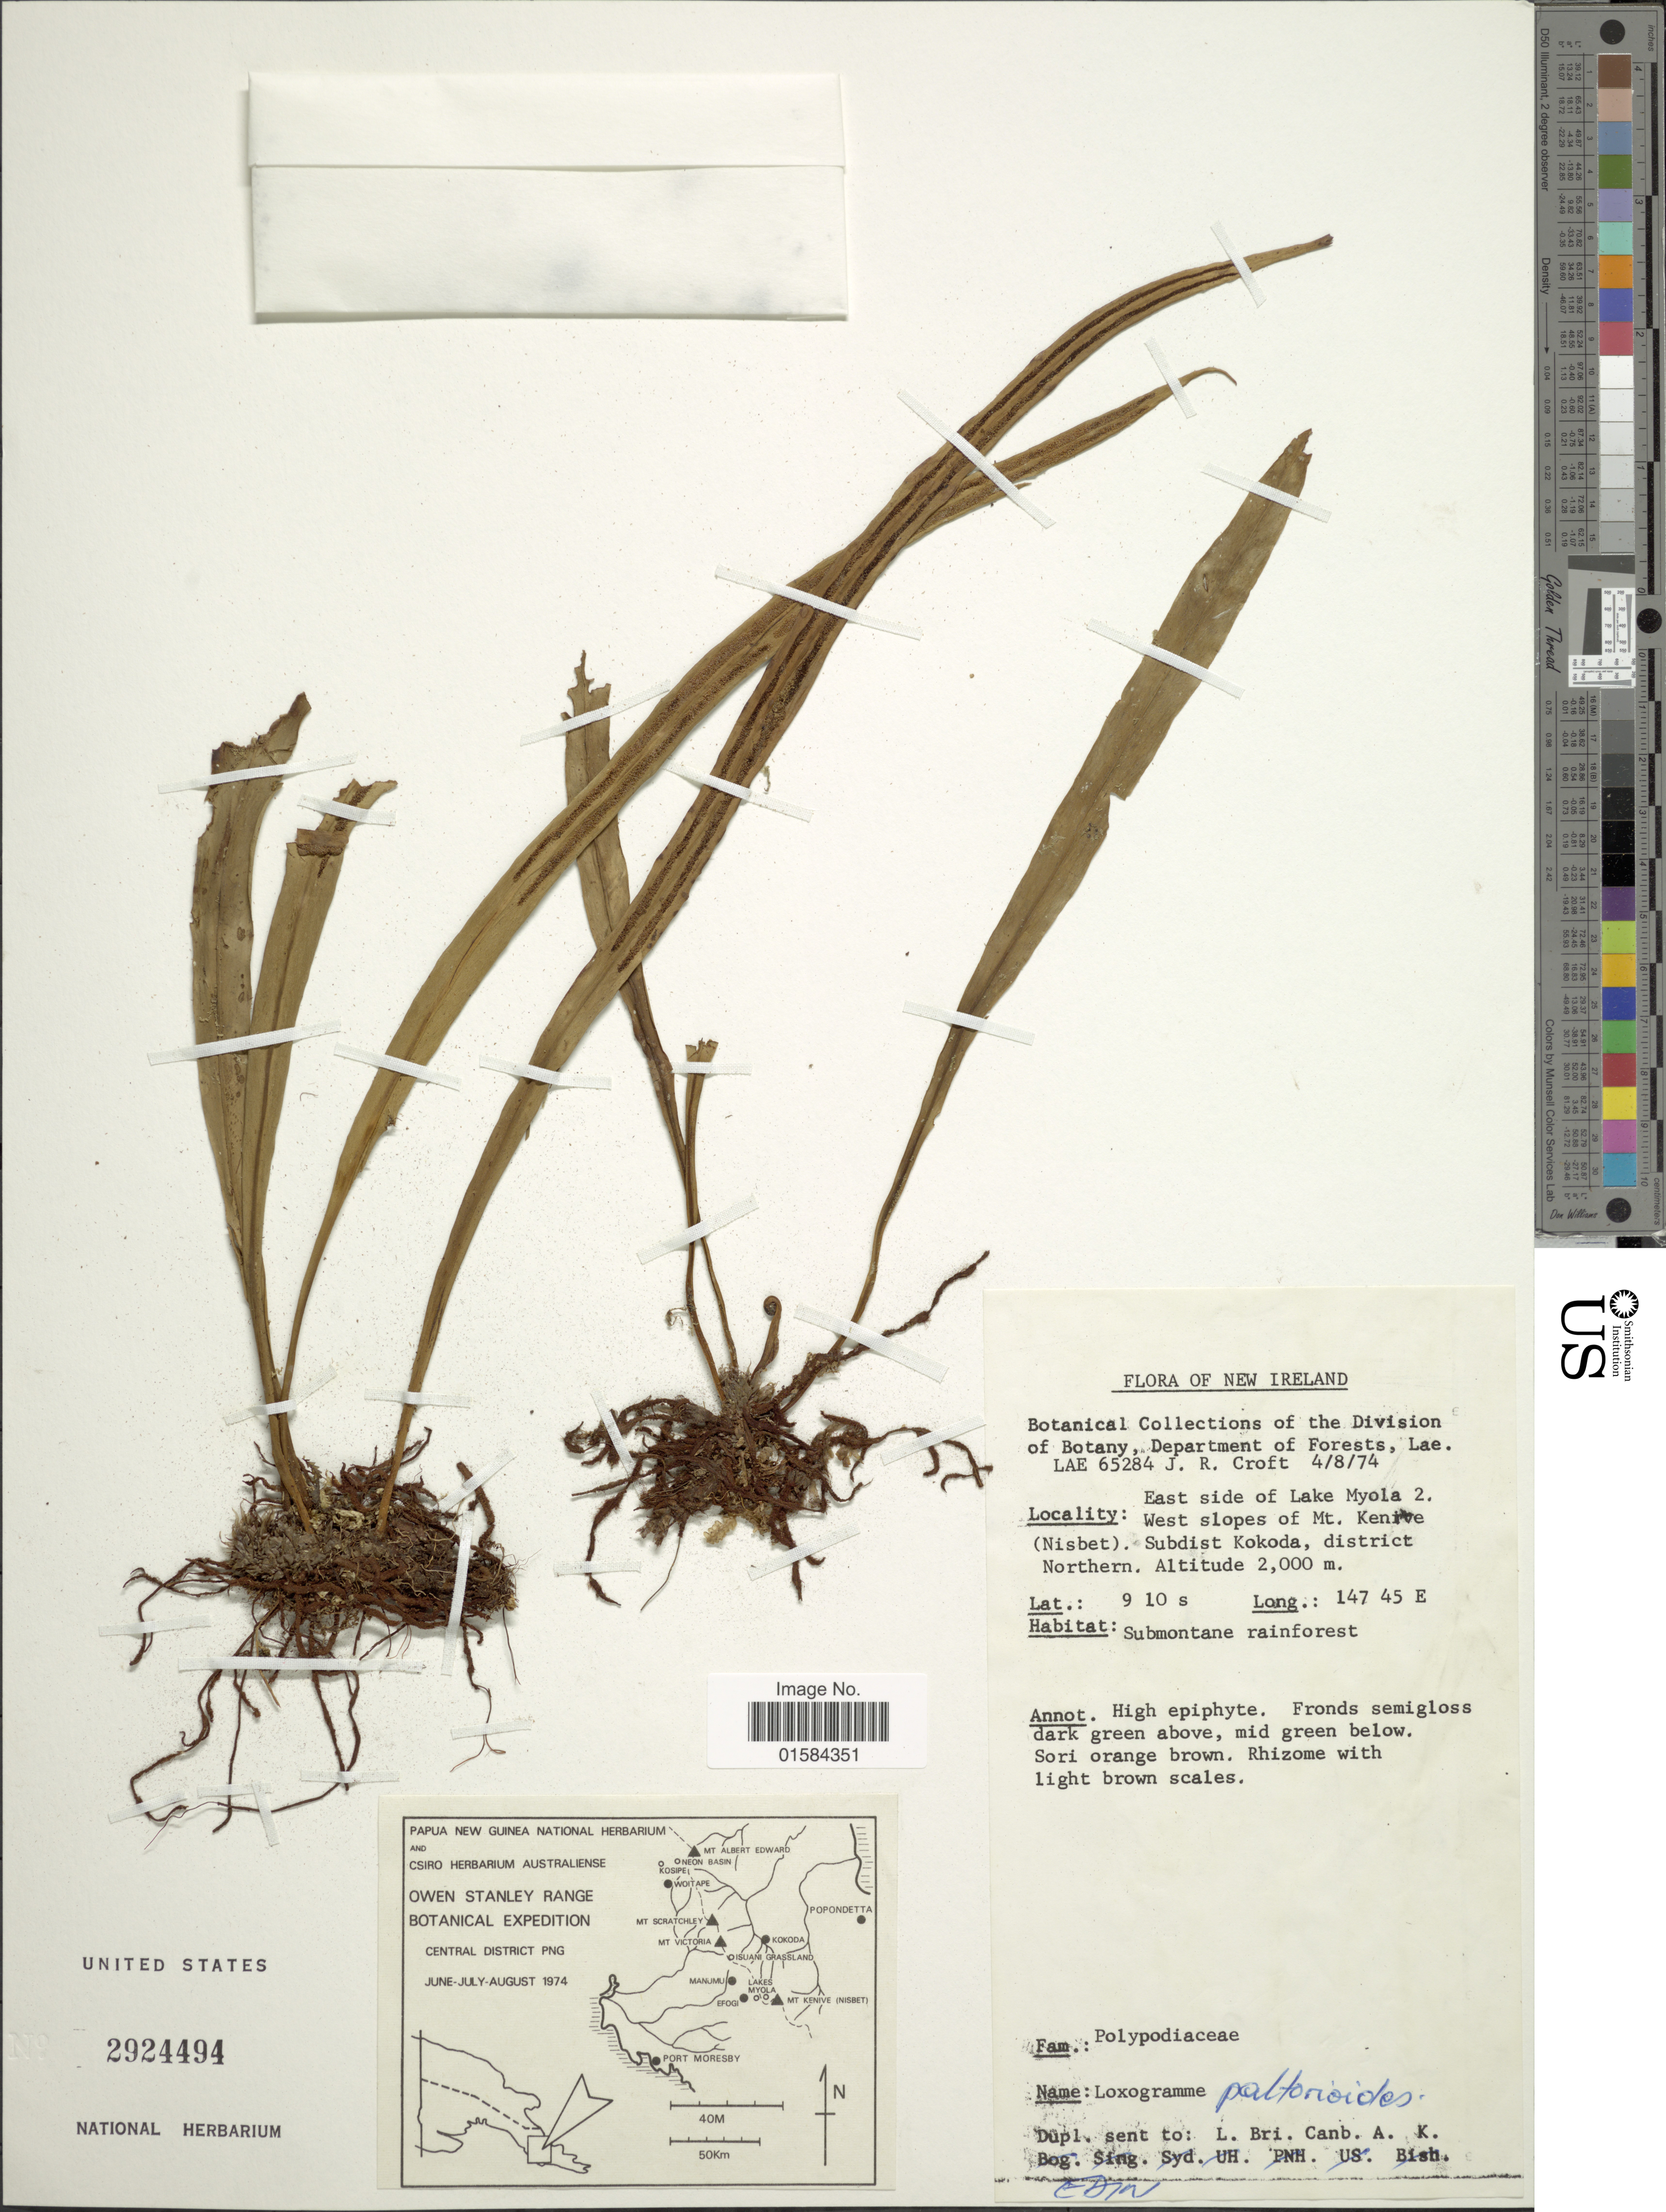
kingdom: Plantae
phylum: Tracheophyta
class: Polypodiopsida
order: Polypodiales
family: Polypodiaceae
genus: Loxogramme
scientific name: Loxogramme paltonioides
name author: Copel.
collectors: J. R. Croft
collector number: LAE65284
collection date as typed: Transcribed d/m/y: 4/8/74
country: Papua New Guinea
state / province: Central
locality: New Ireland, east side of Lake Myola 2, west slopes of Mt. Kenive (Nisbet), Subdist. Kokoda, district Northern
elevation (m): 2000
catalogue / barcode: US 2924494